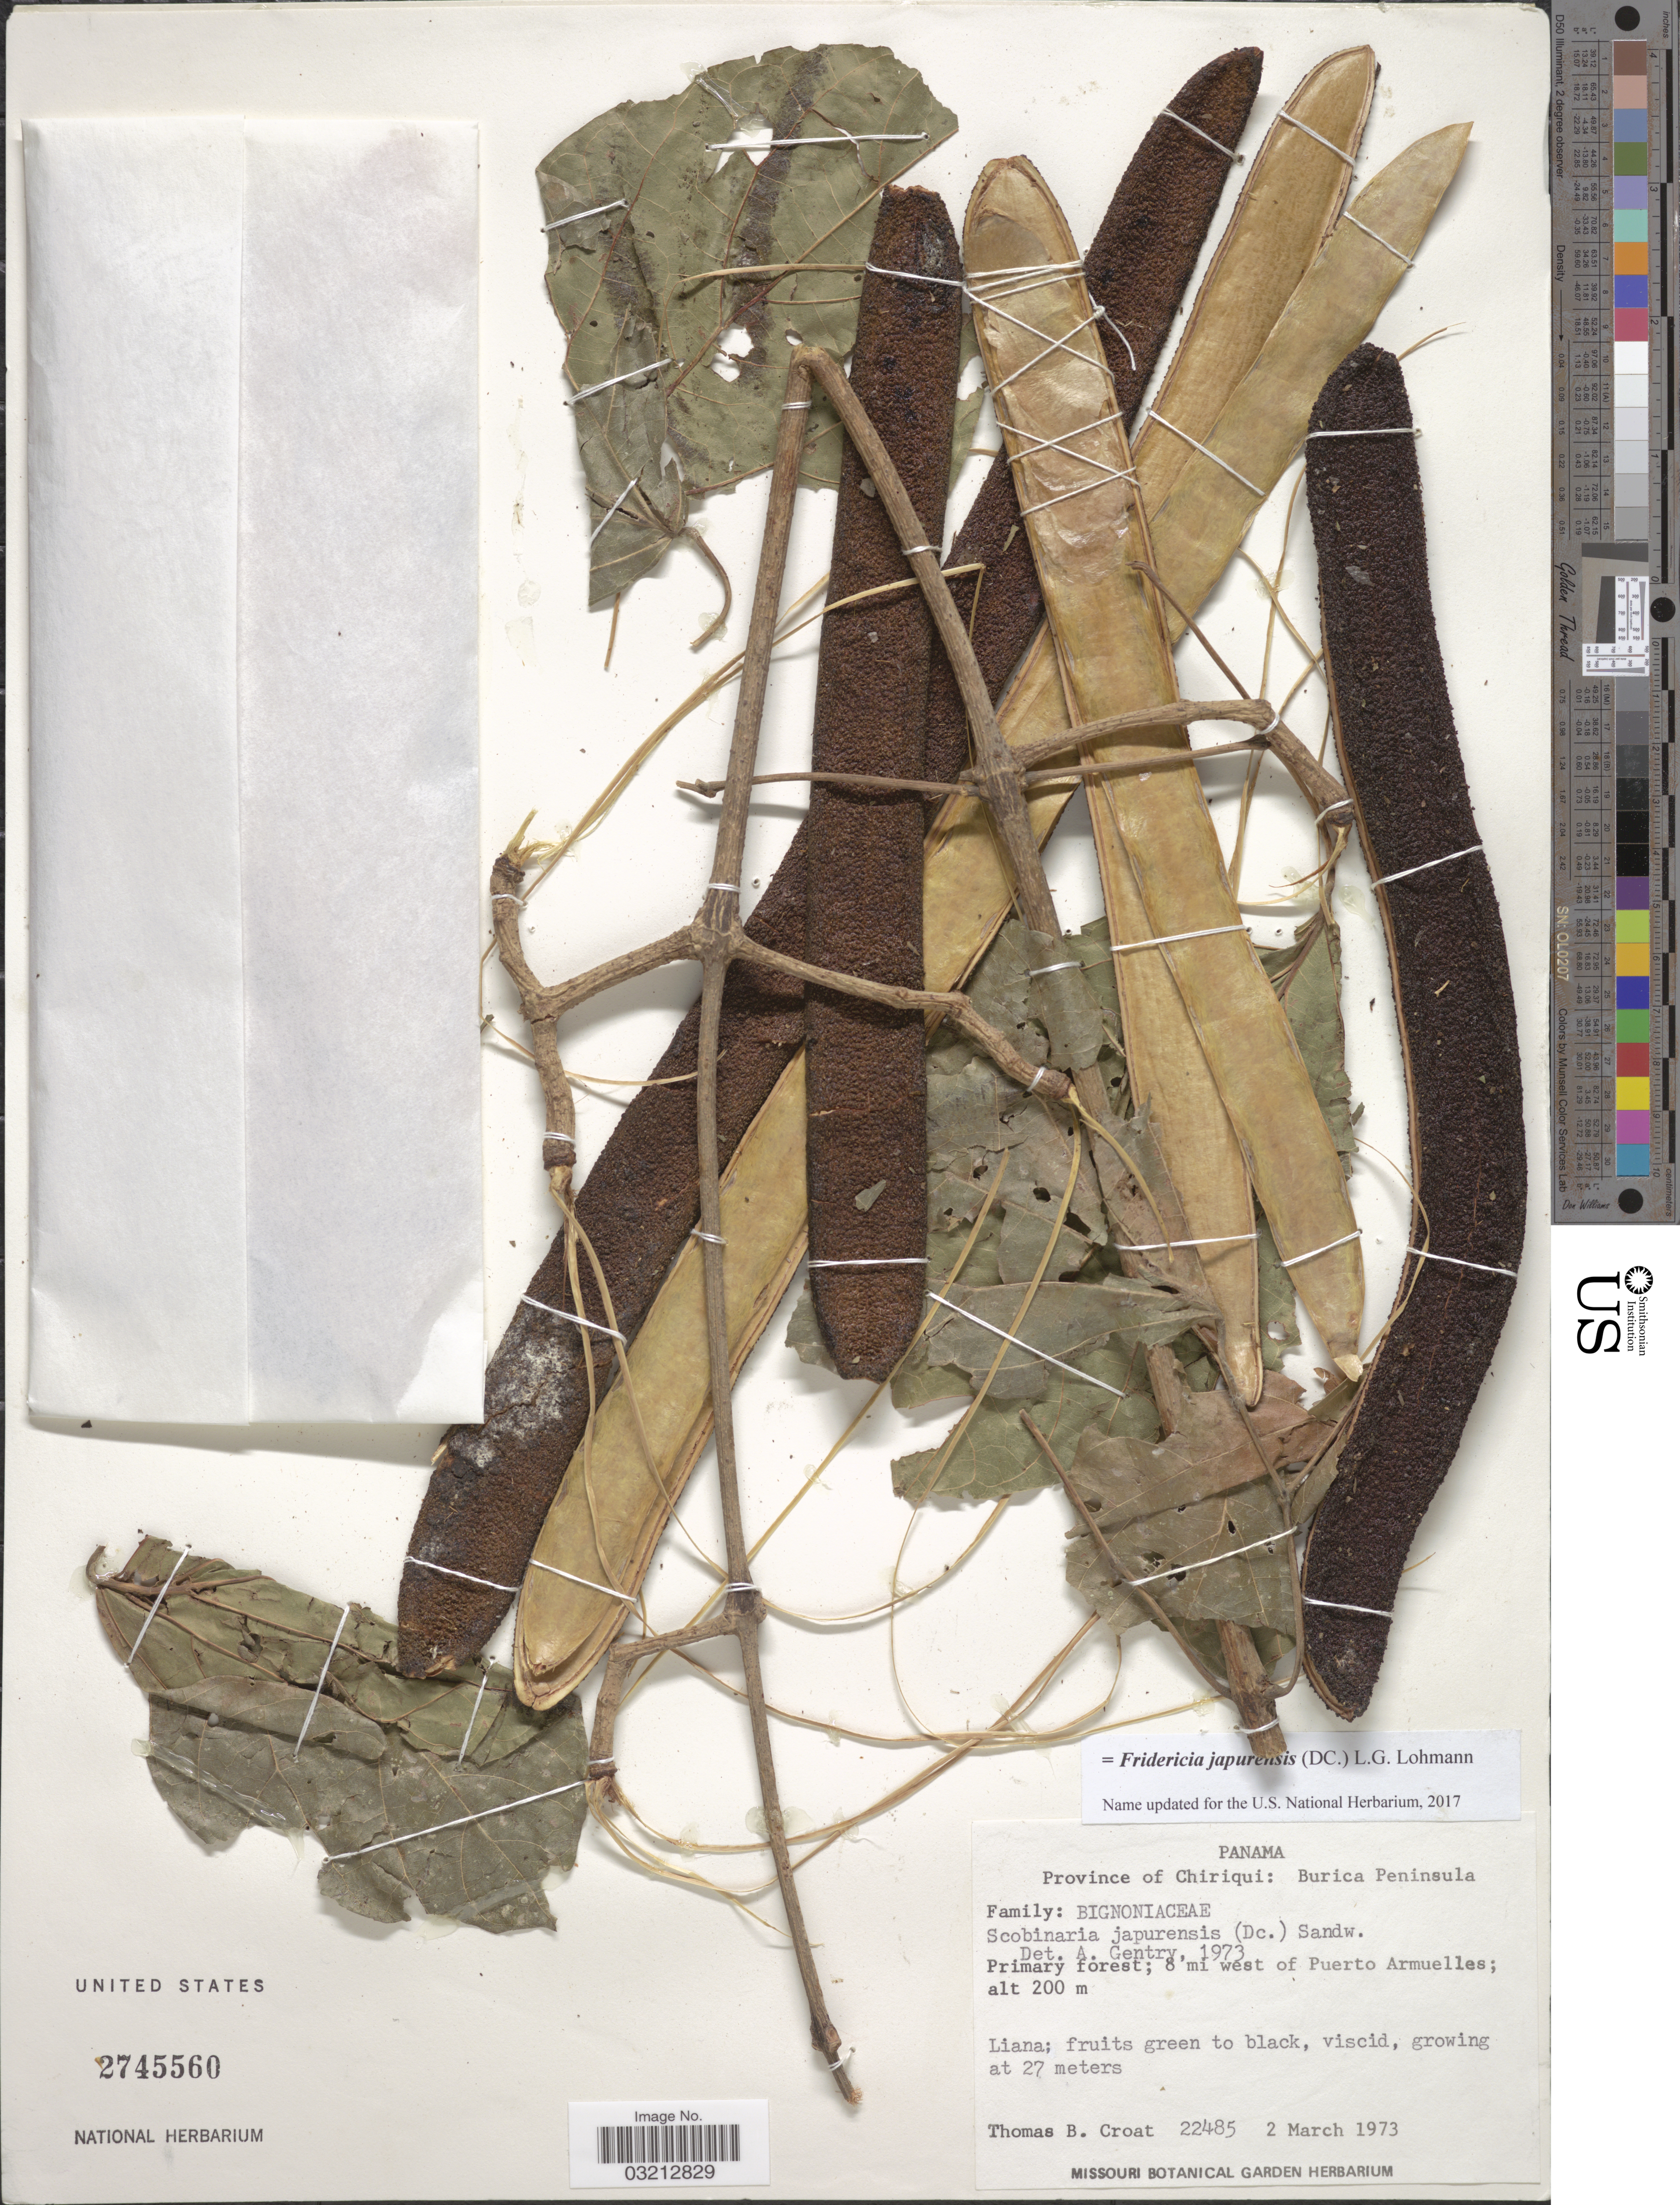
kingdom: Plantae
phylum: Tracheophyta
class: Magnoliopsida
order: Lamiales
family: Bignoniaceae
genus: Fridericia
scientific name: Fridericia japurensis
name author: (DC.) L.G. Lohmann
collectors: T. B. Croat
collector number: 22485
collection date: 1973-03-02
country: Panama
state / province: Chiriqui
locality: Burica Peninsula. 8 mi west of Puerto Armuelles.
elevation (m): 200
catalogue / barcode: US 2745560